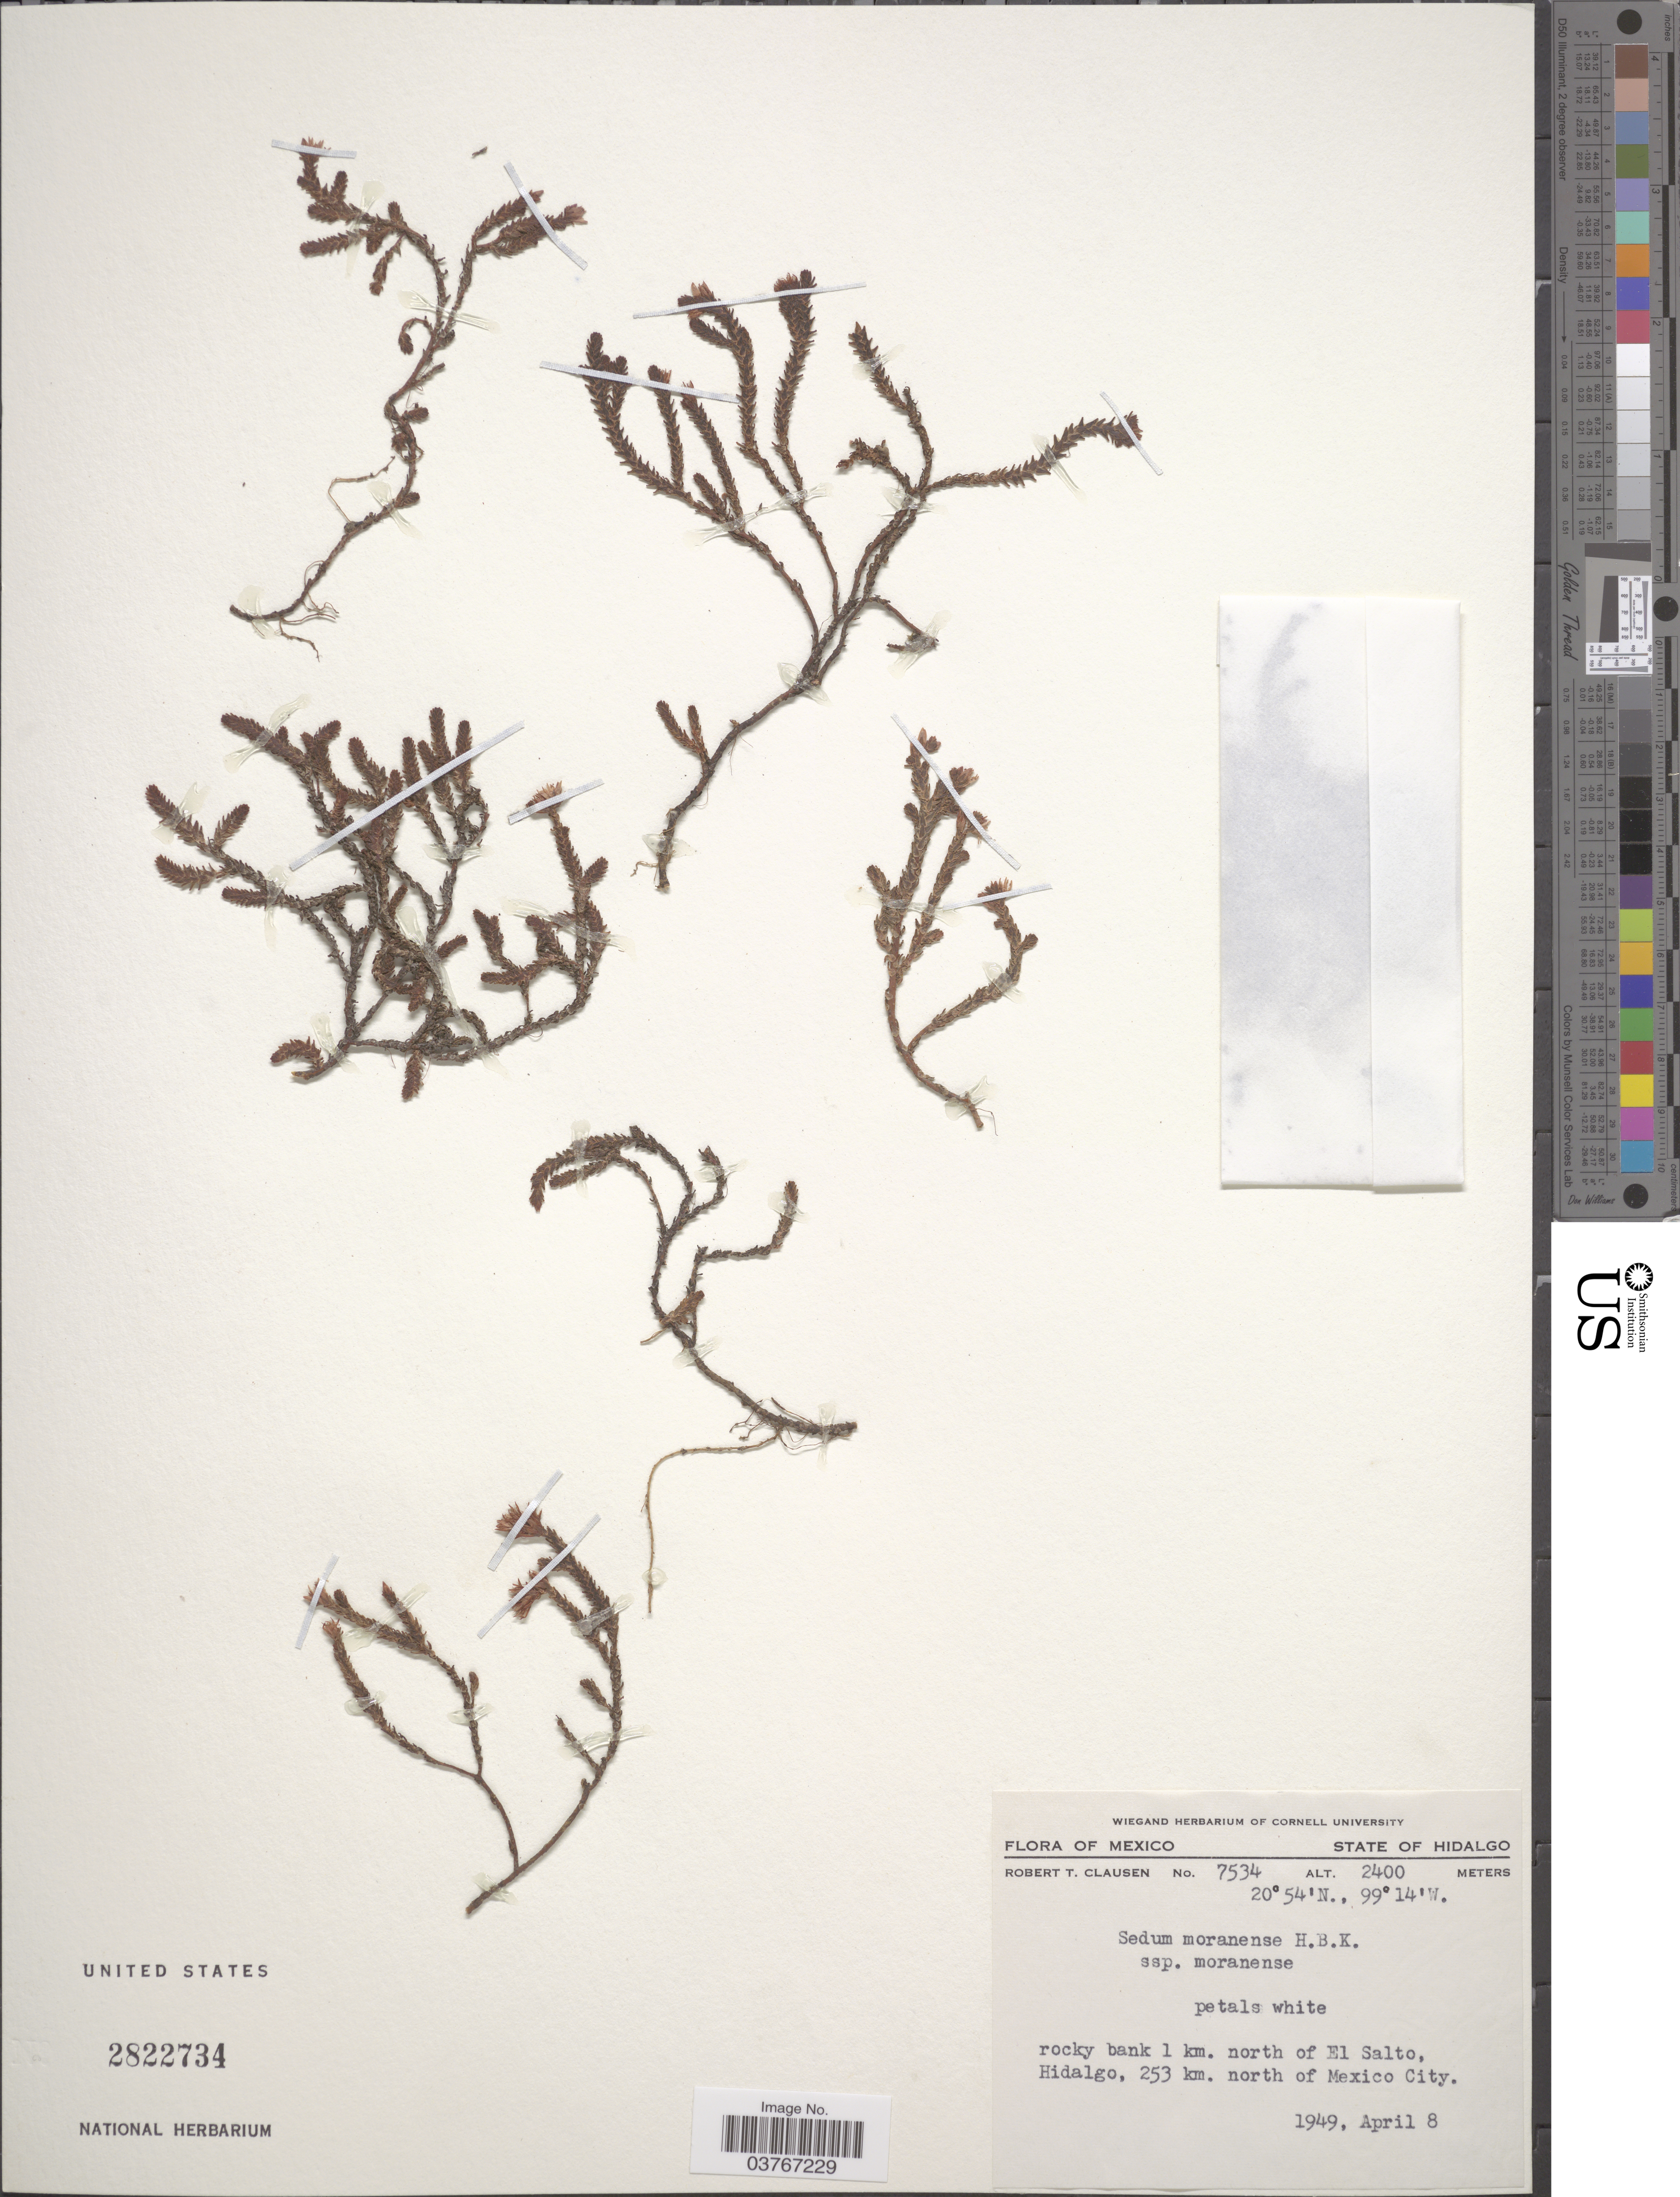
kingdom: Plantae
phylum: Tracheophyta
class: Magnoliopsida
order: Saxifragales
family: Crassulaceae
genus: Sedum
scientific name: Sedum moranense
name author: Kunth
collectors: R. T. Clausen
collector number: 7534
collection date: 1949-04-08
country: Mexico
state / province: Hidalgo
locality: Rocky bank 1 km. north of El Salto, Hidalgo, 253 km. north of Mexico City.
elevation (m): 2400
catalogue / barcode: US 2822734